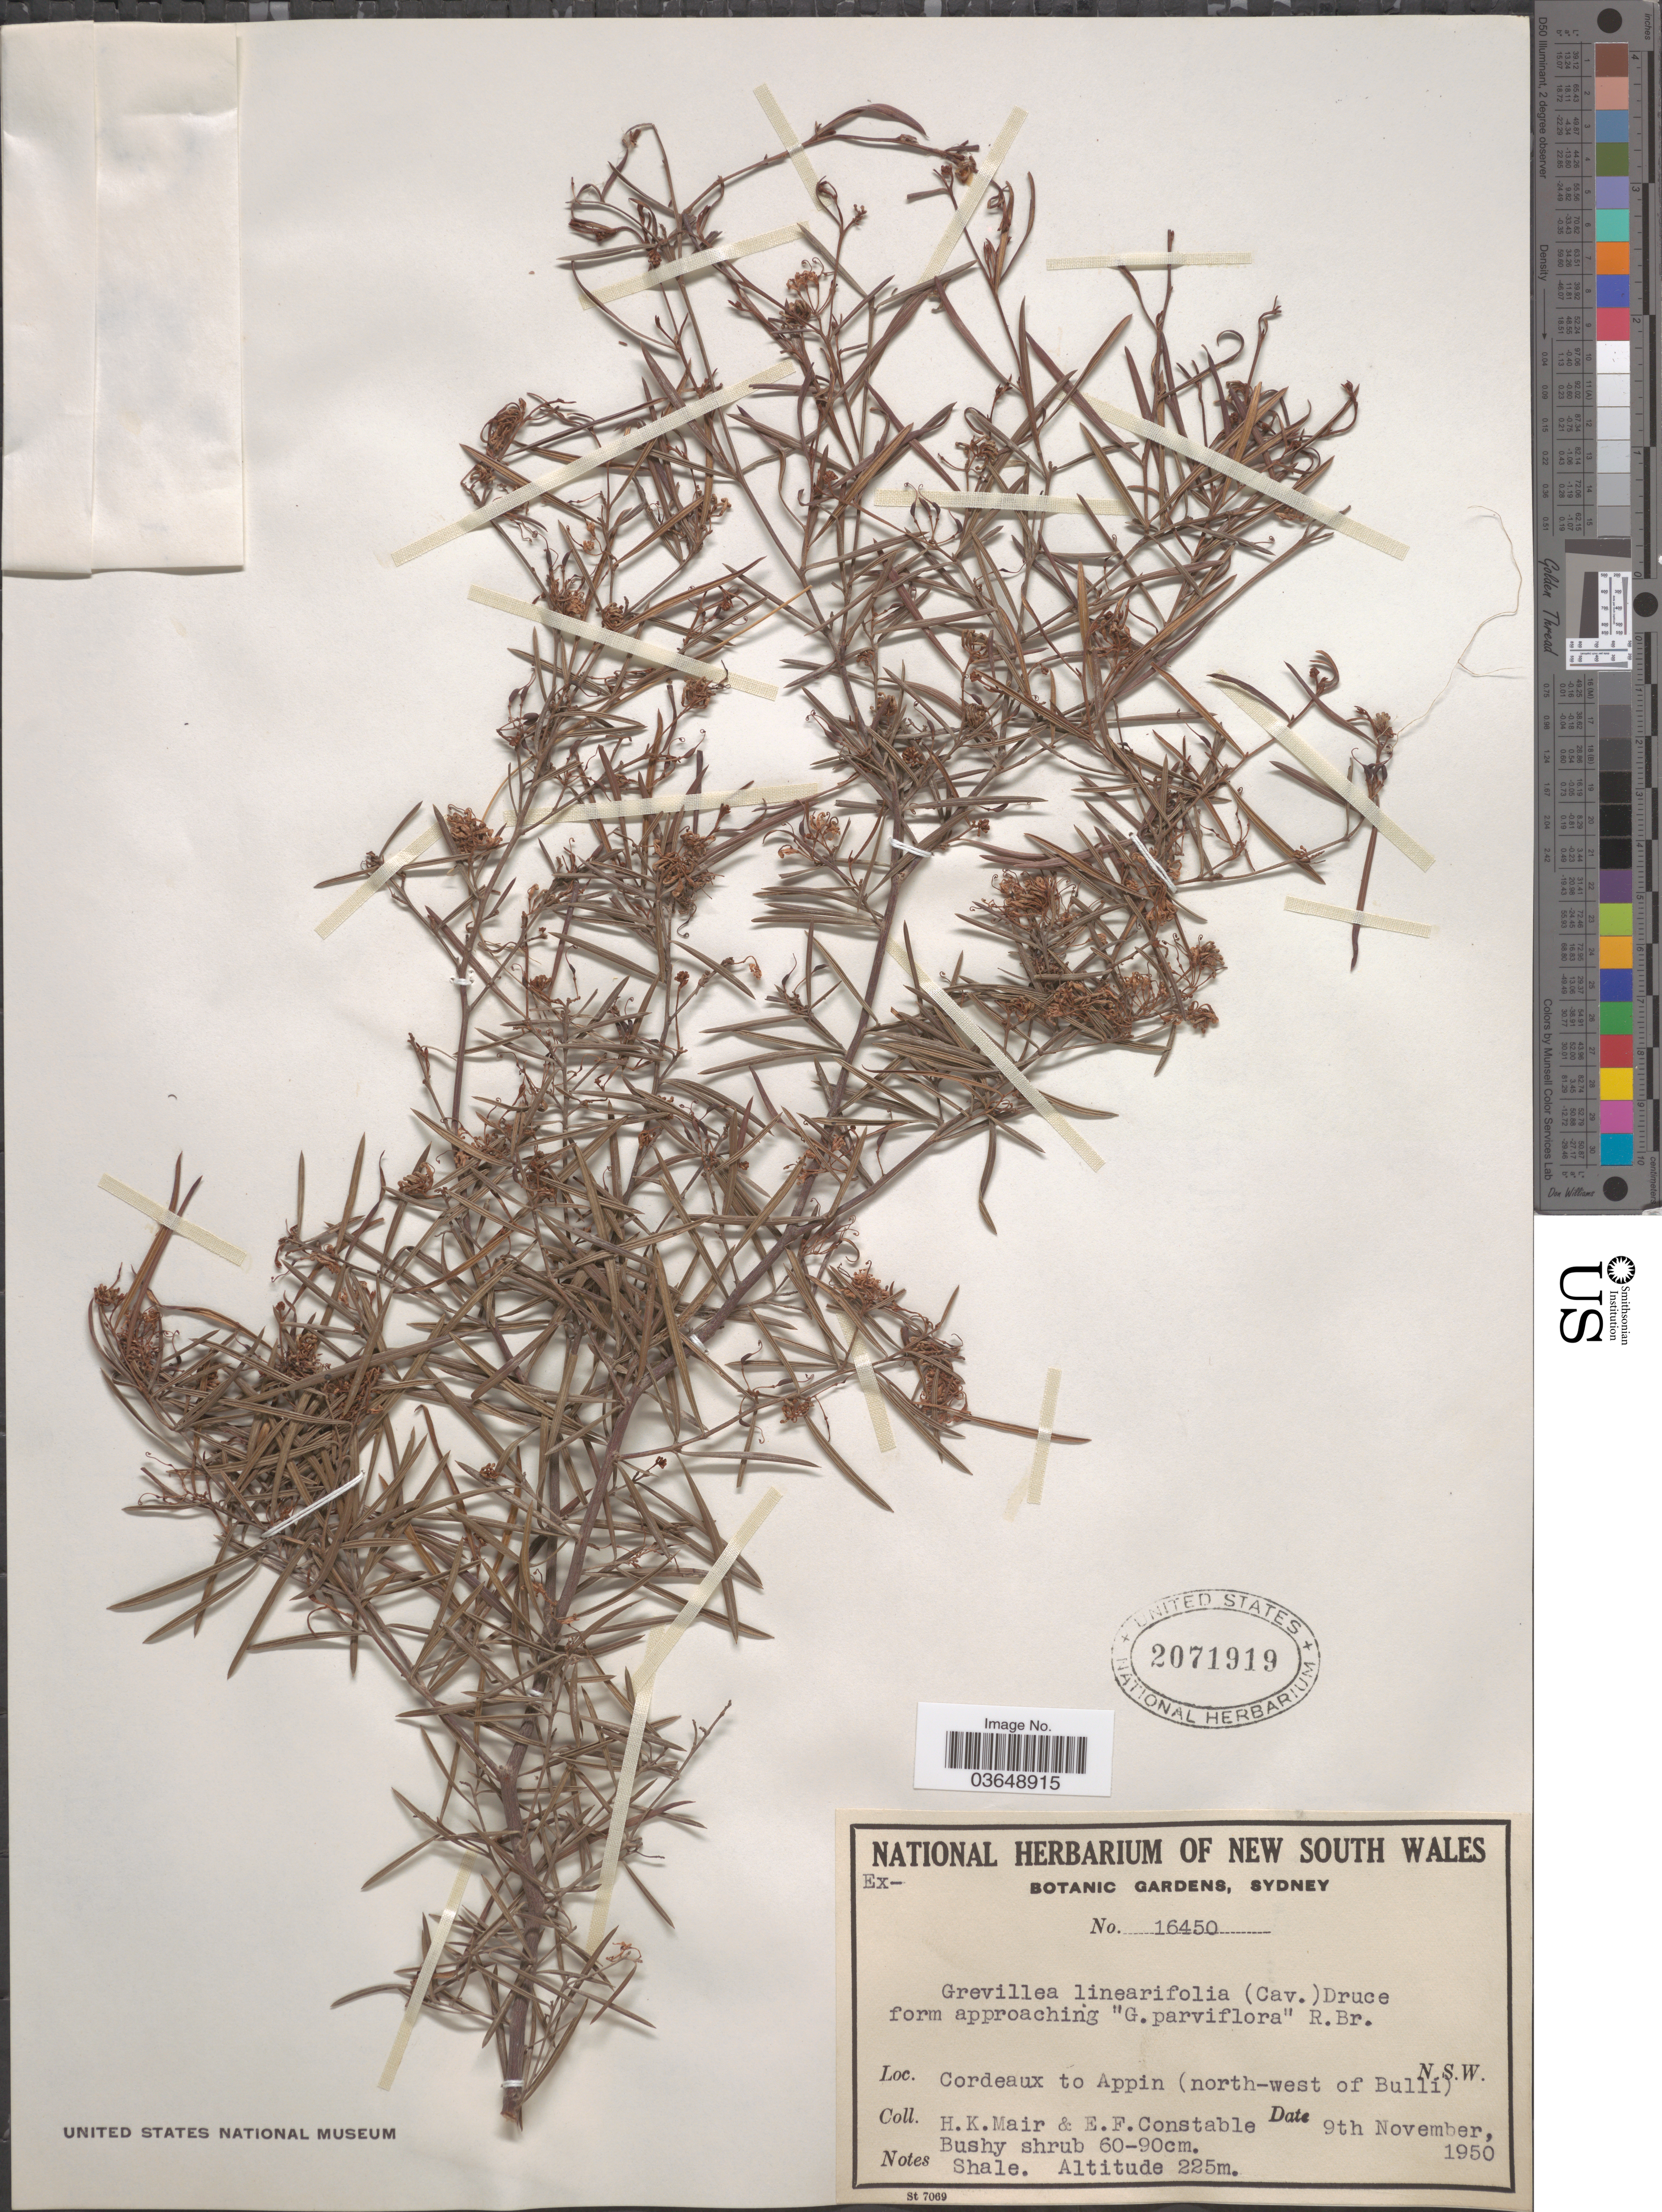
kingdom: Plantae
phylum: Tracheophyta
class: Magnoliopsida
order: Proteales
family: Proteaceae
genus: Grevillea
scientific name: Grevillea linearifolia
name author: (Cav.) Druce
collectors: H. Mair & E. F. Constable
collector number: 16450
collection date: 1950-11-09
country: Australia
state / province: New South Wales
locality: Cordeaux to Appin (north-west of Bullí).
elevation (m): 225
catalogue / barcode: US 2071919